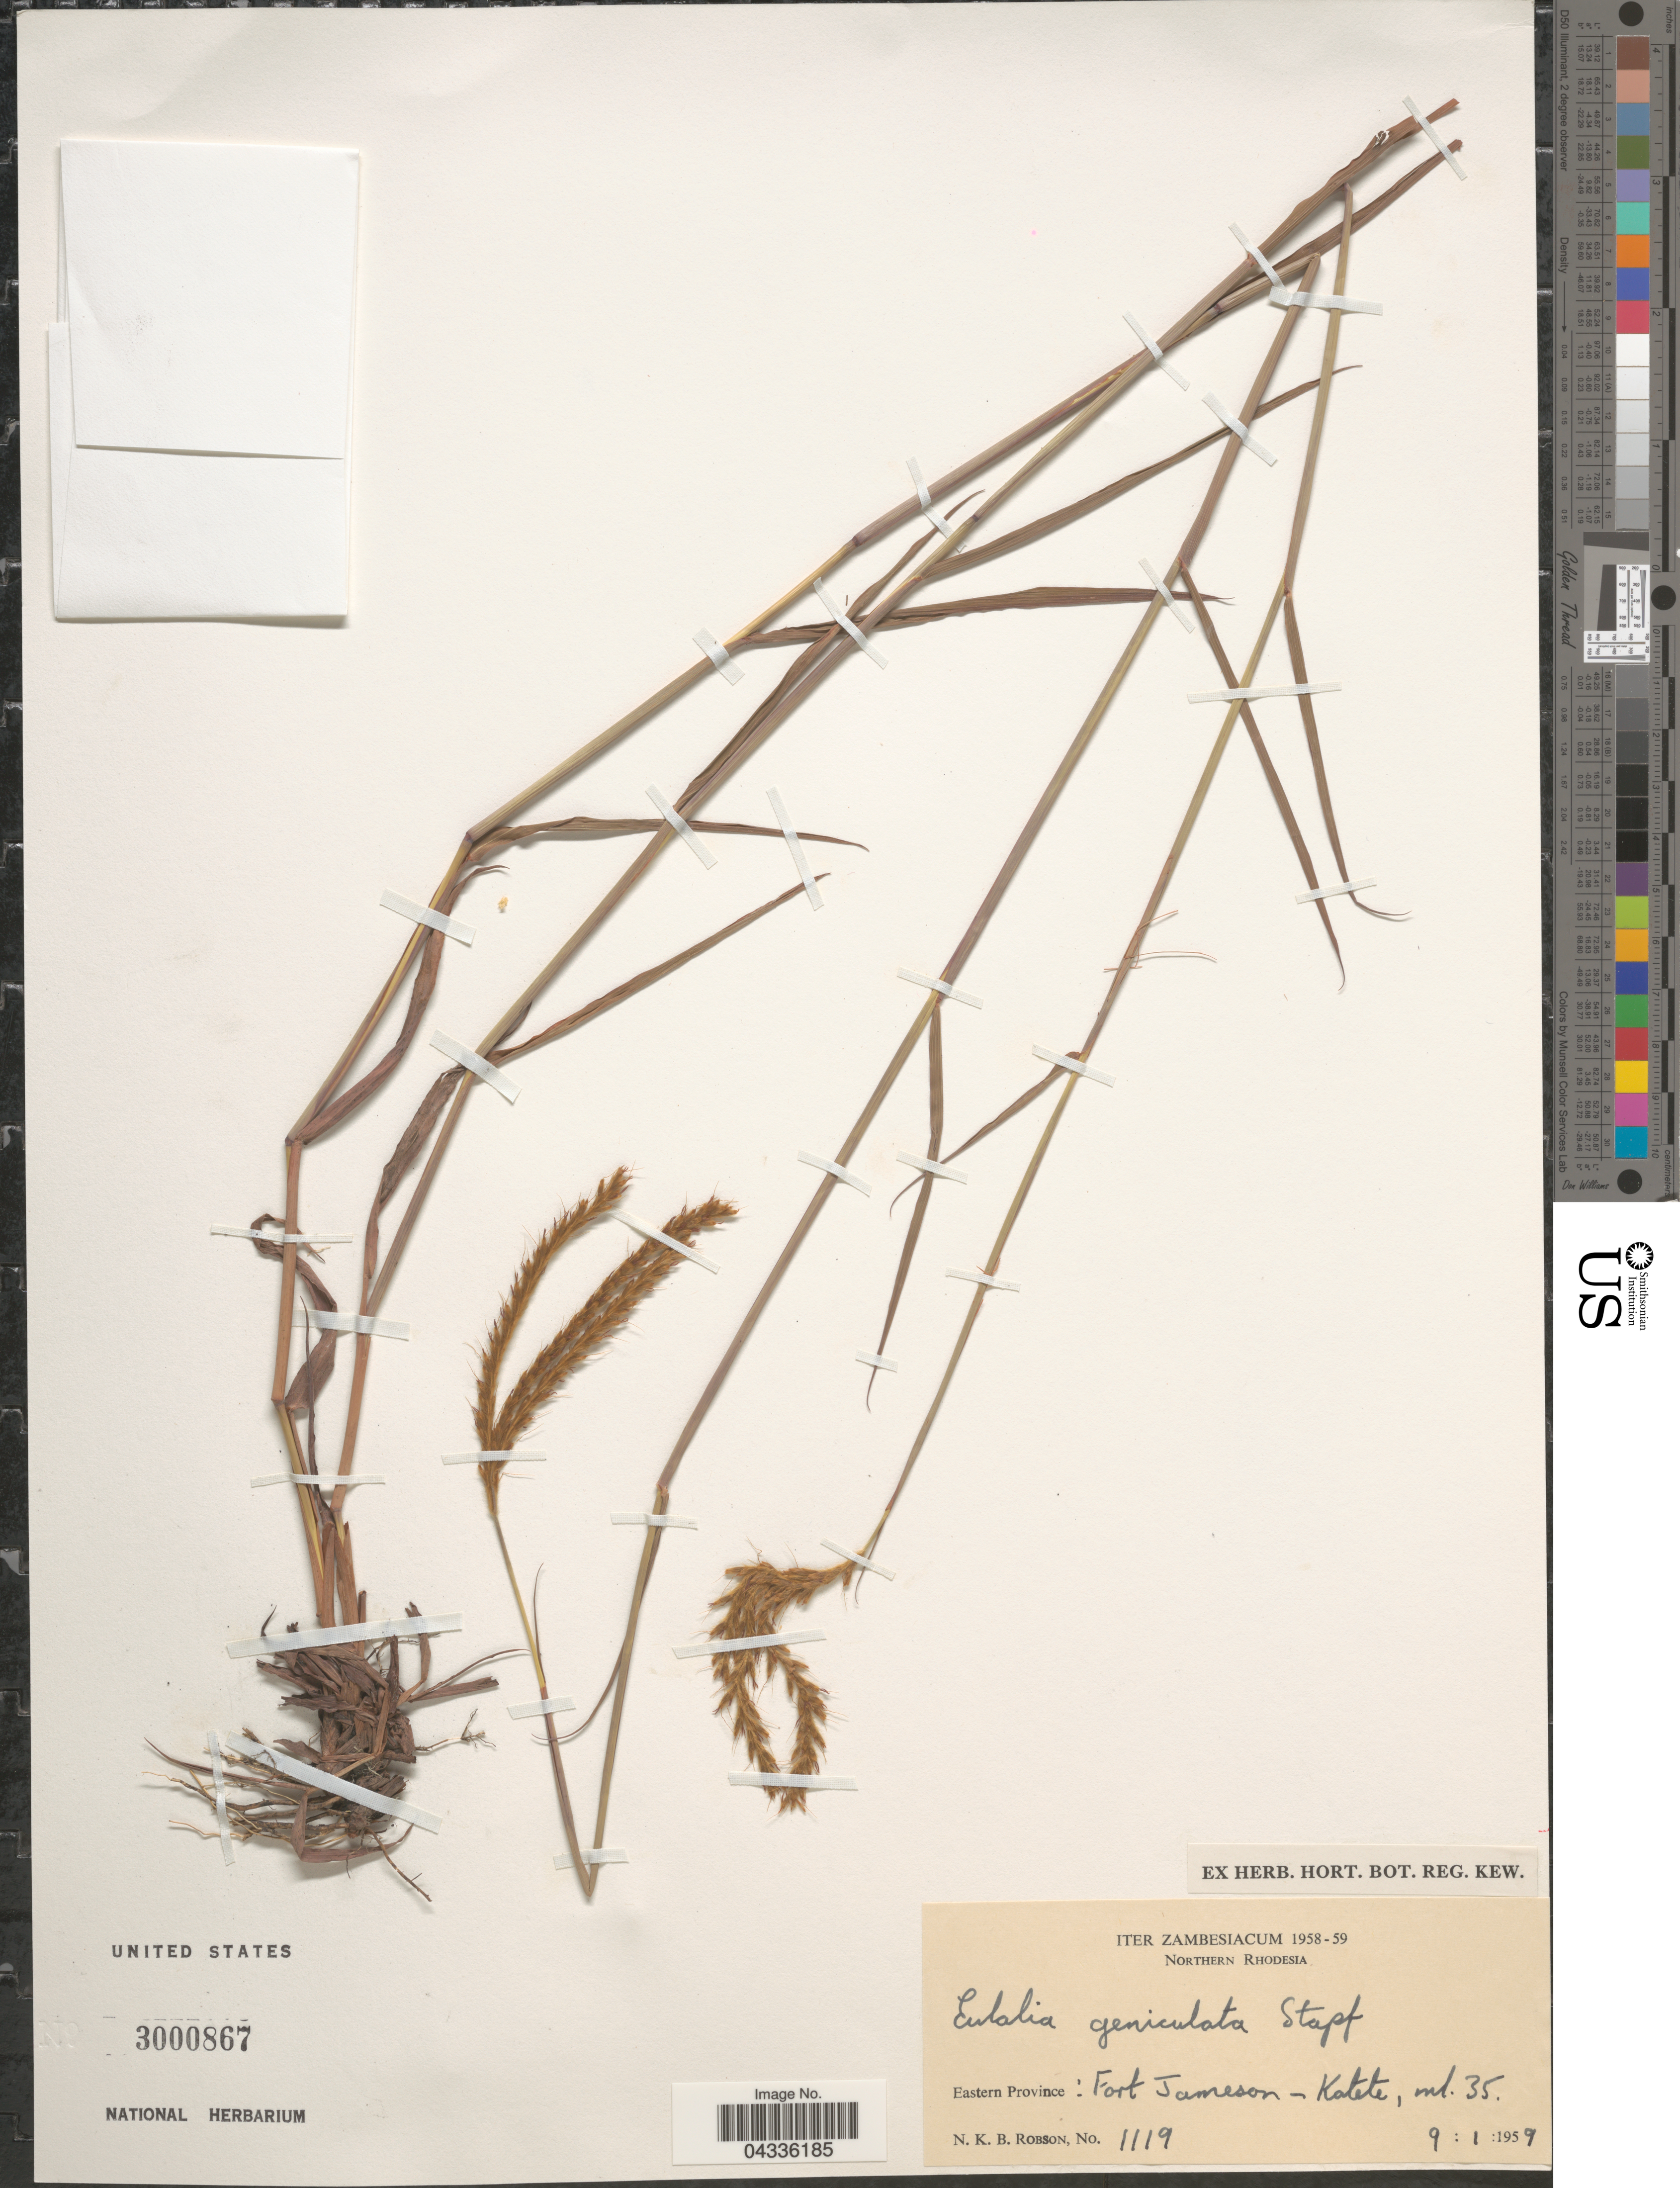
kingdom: Plantae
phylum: Tracheophyta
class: Liliopsida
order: Poales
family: Poaceae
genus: Eulalia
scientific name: Eulalia aurea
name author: (Bory) Kunth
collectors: N. Robson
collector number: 1119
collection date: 1959-01-09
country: Zambia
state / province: Eastern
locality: Iter Zambesiacum 1958-59. Northern Rhodesia. Fort Jameson- Katete, mt. 35.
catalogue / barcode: US 300867